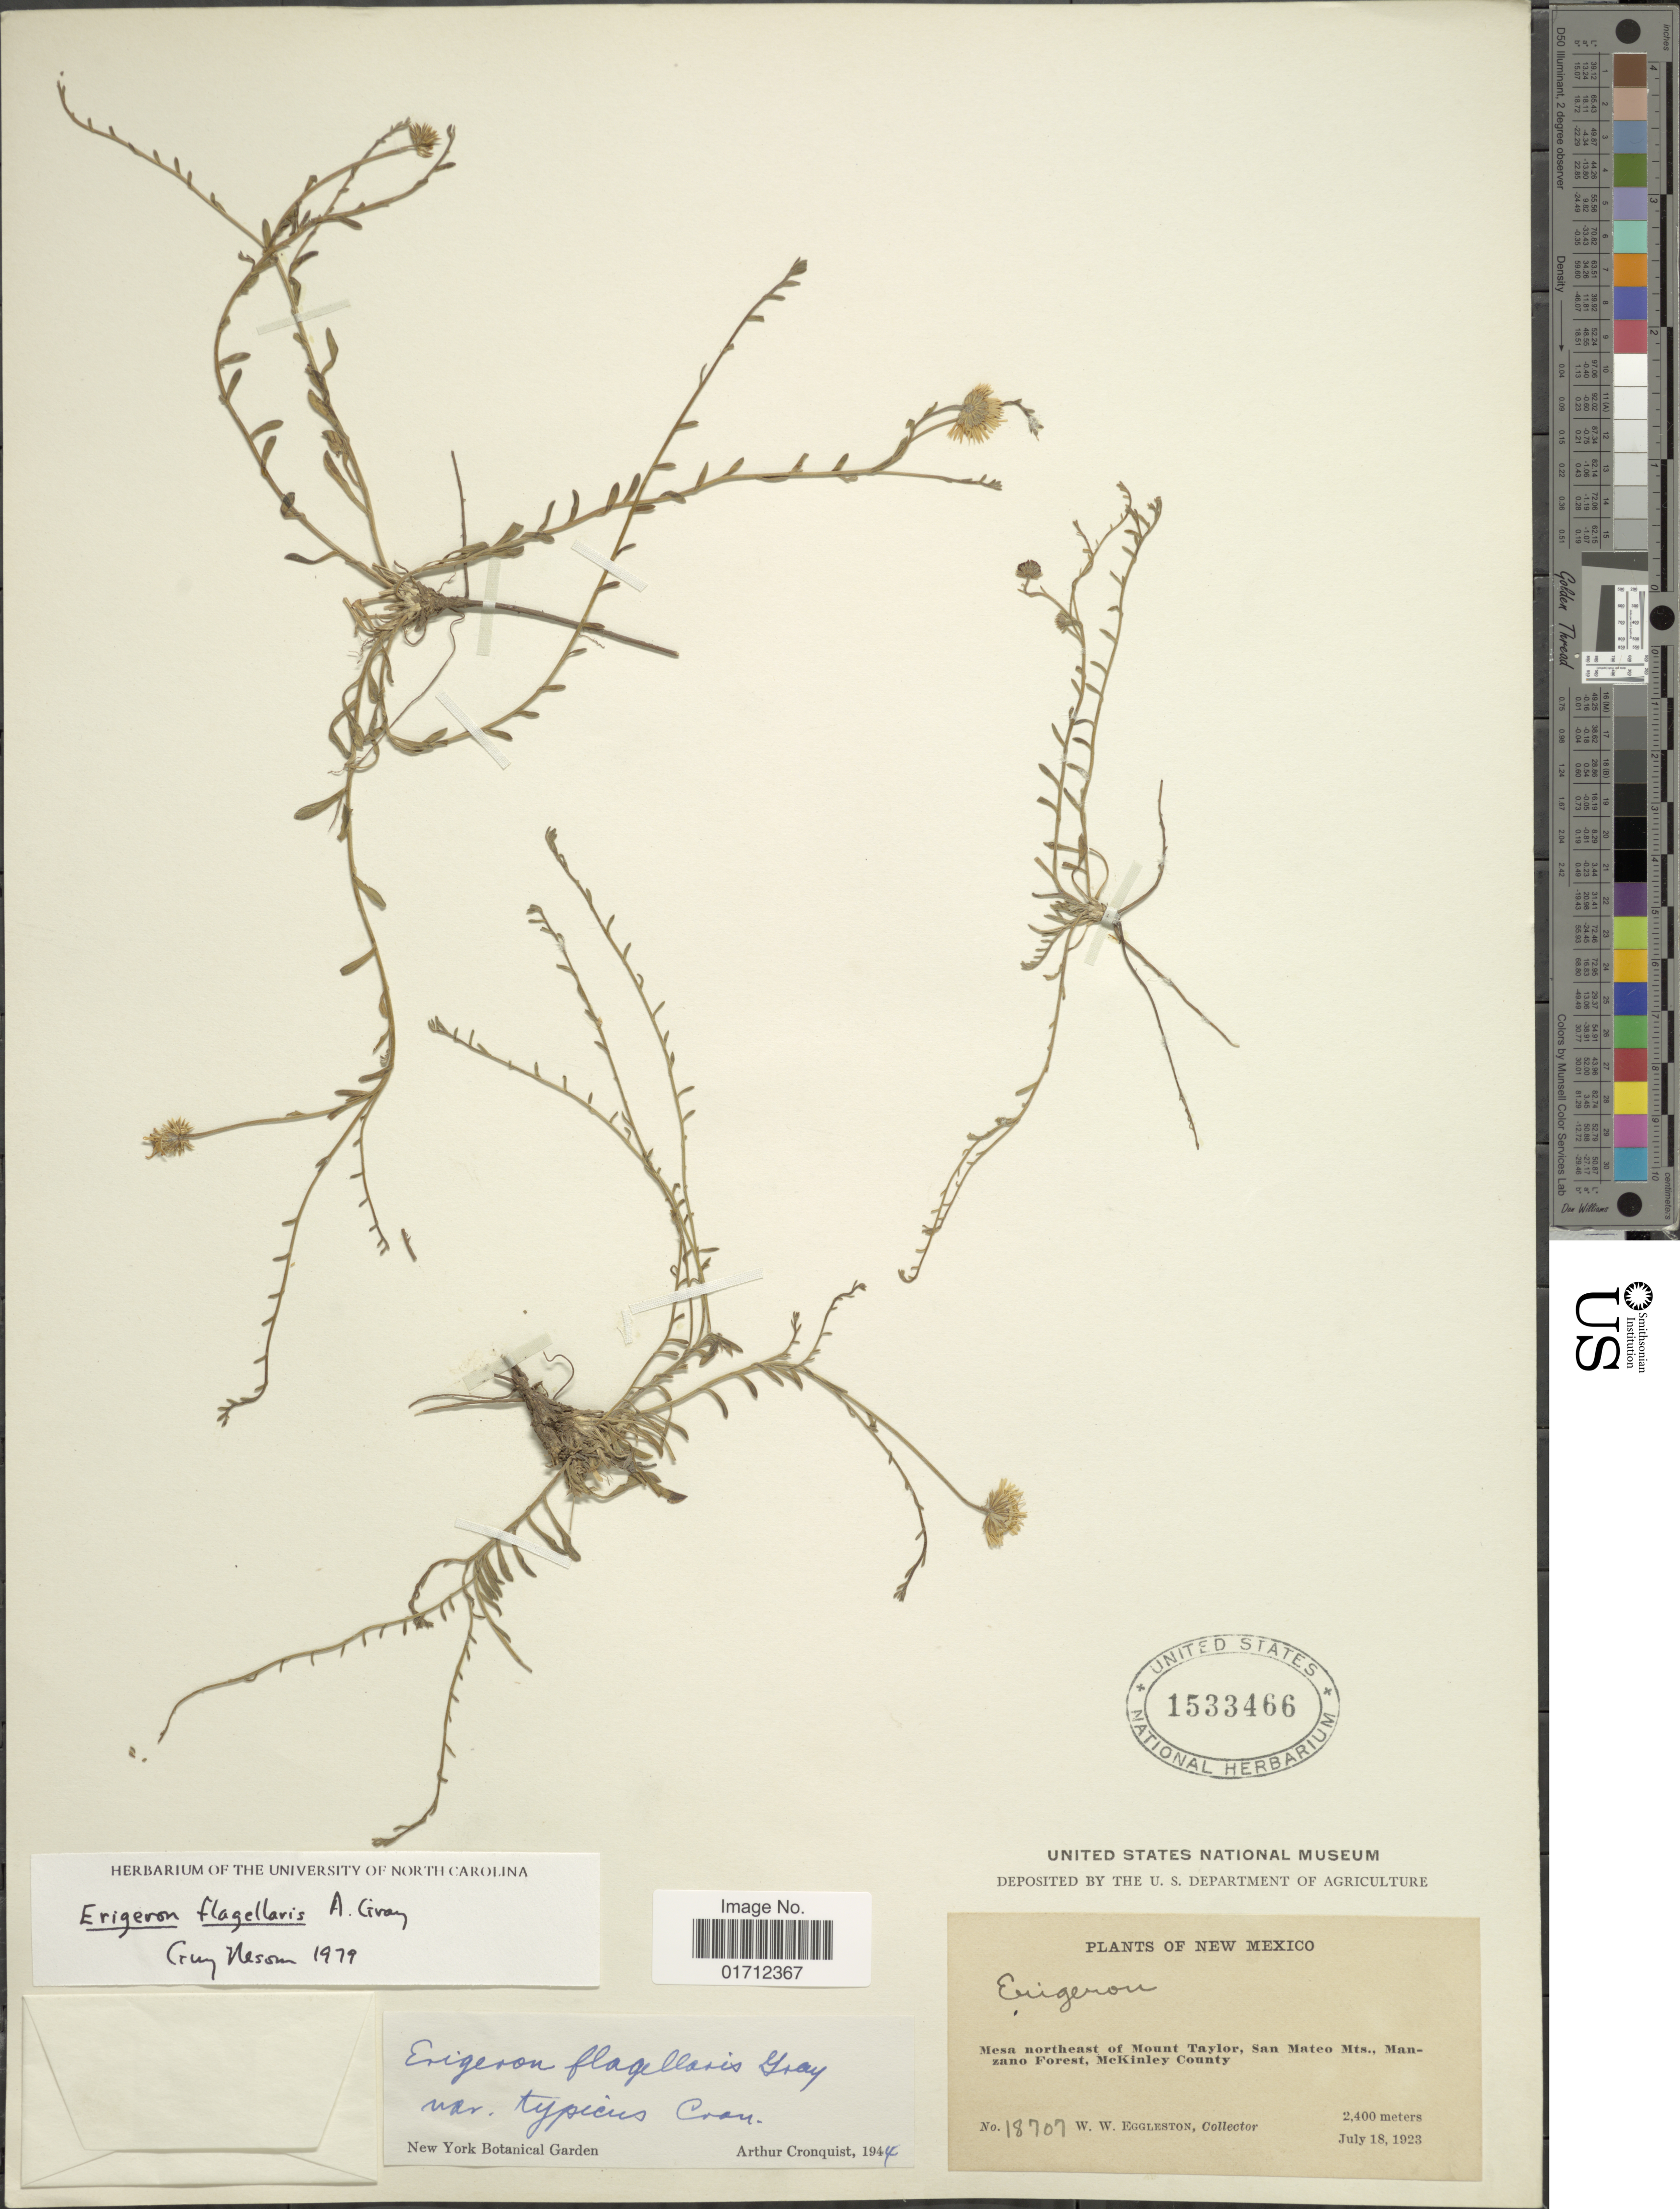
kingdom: Plantae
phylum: Tracheophyta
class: Magnoliopsida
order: Asterales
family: Asteraceae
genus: Erigeron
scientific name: Erigeron flagellaris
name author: A. Gray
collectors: W. W. Eggleston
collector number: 18707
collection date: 1923-07-18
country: United States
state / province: New Mexico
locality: Mesa northeast of Mount Taylor, San Mateo Mts., Manzano Forest, McKinley County.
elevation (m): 2400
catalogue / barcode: US 1533466